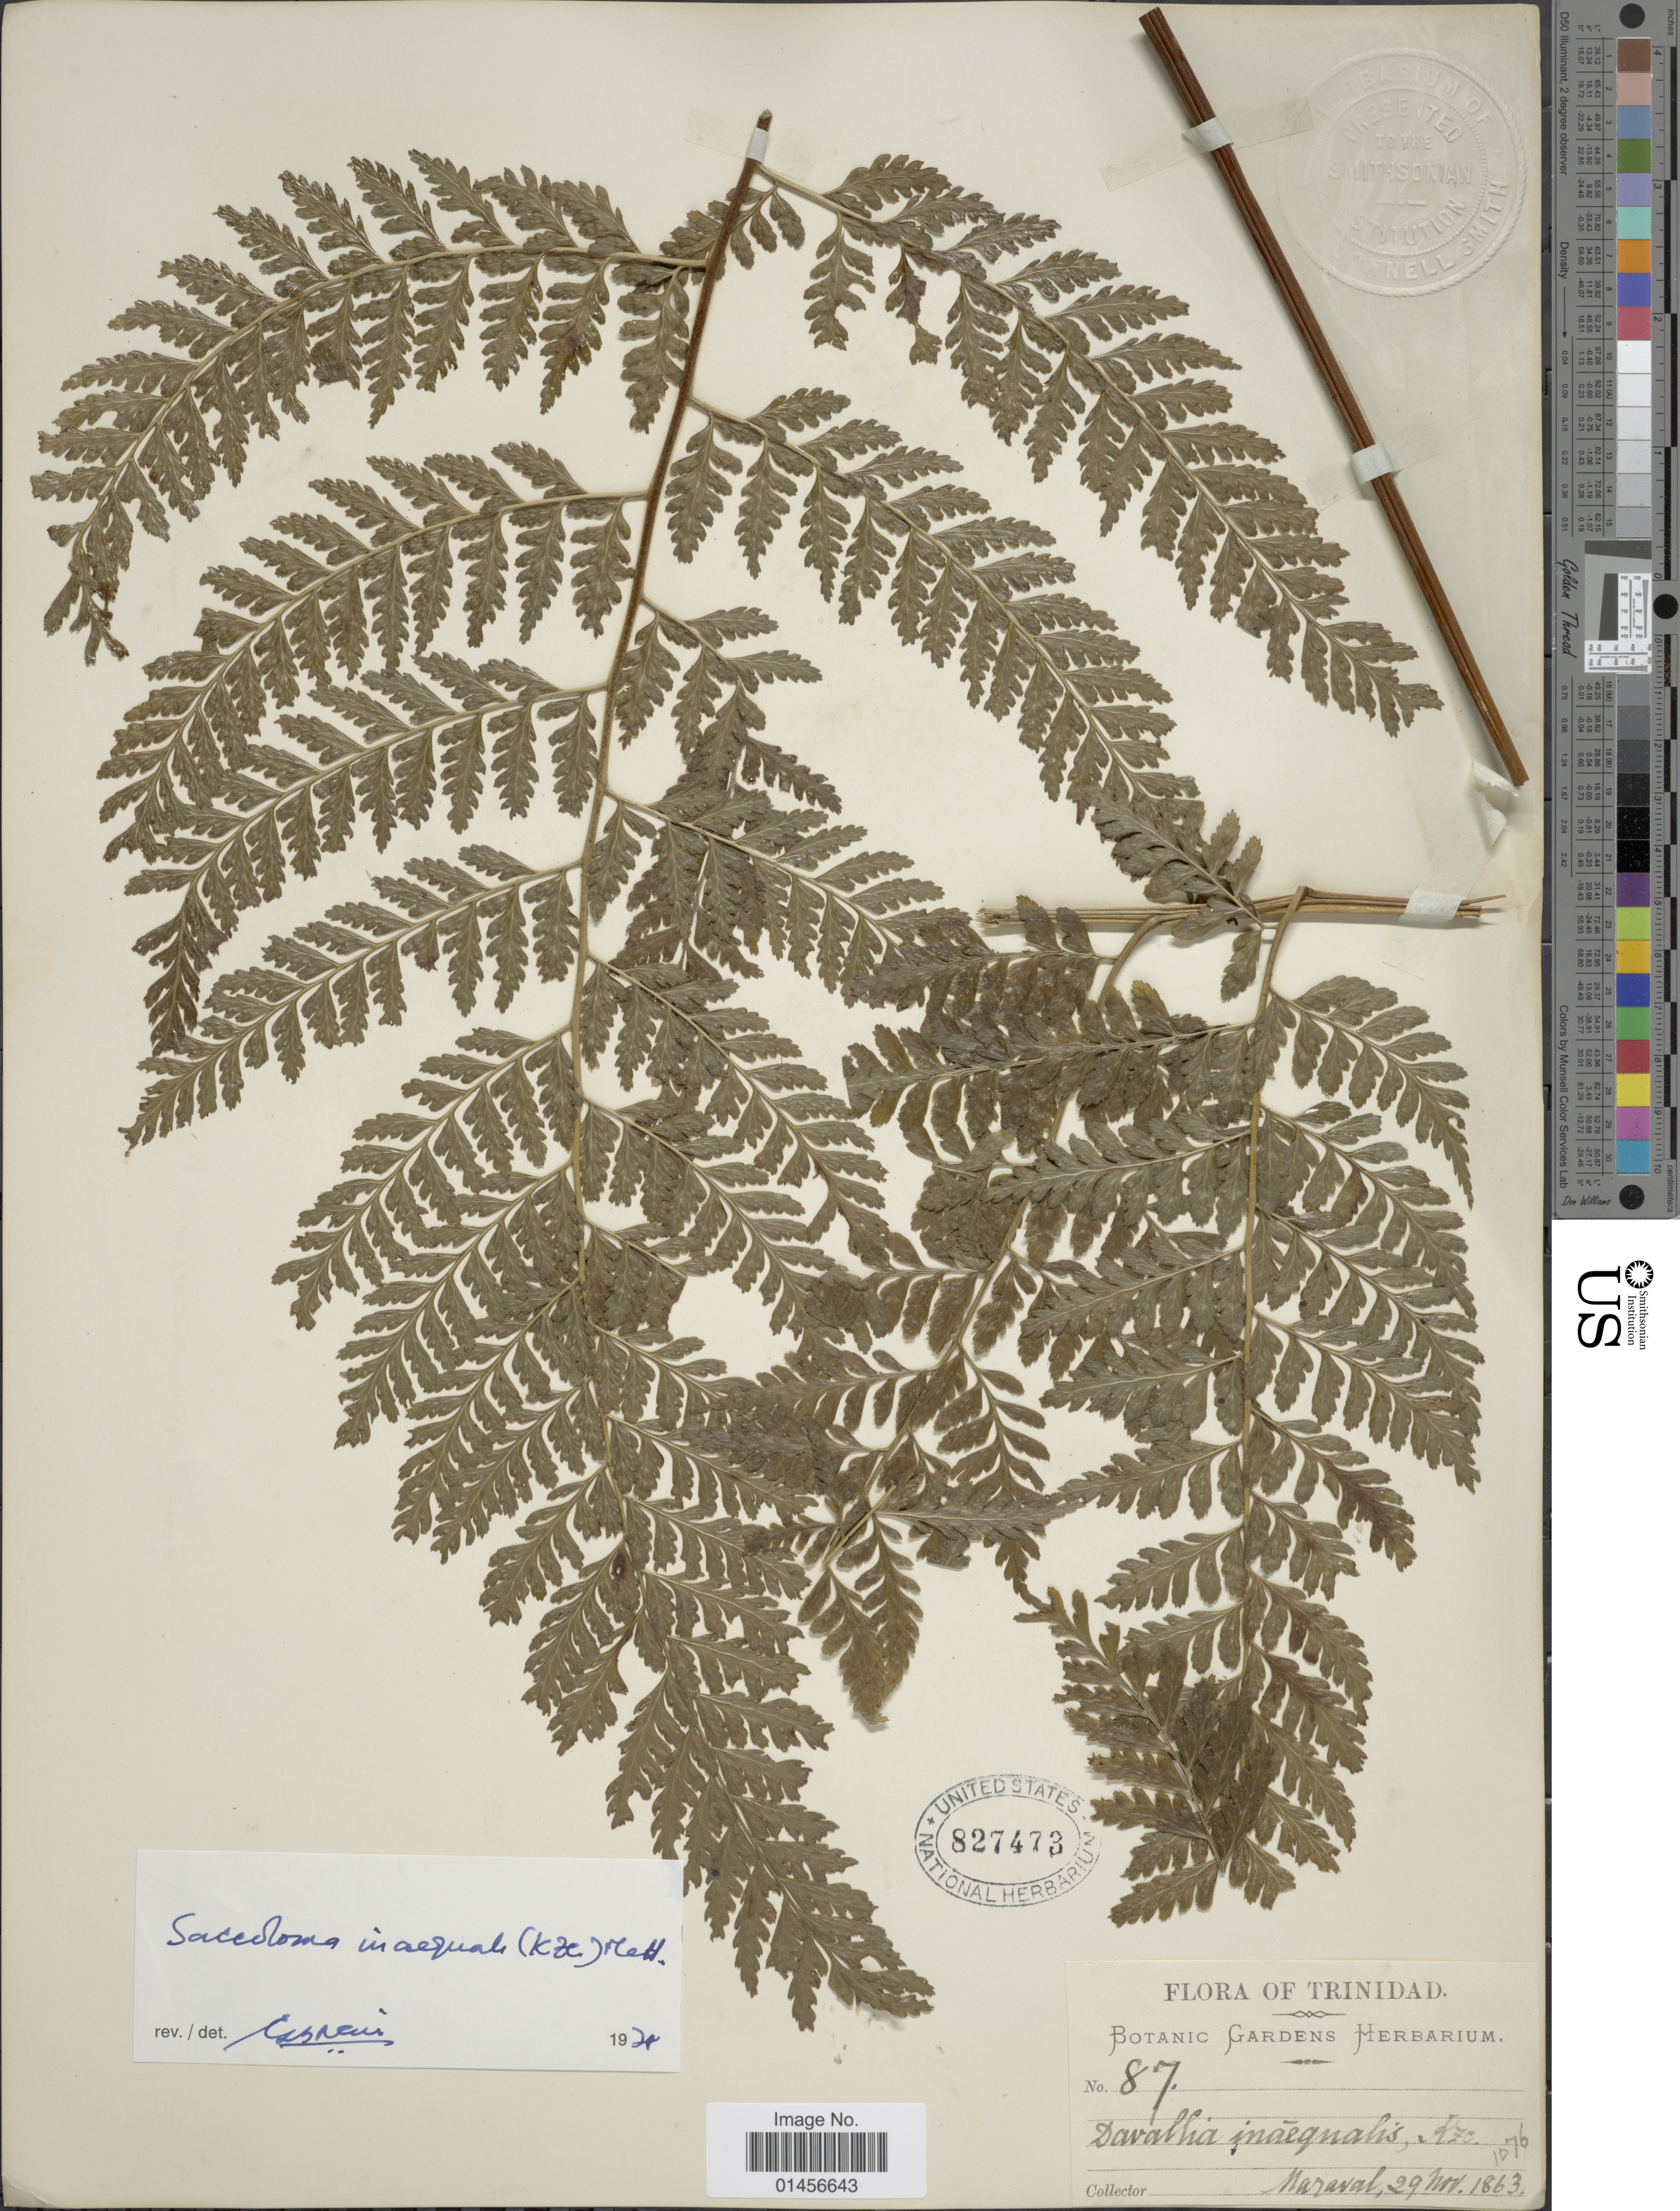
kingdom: Plantae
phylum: Tracheophyta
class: Polypodiopsida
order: Polypodiales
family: Saccolomataceae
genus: Saccoloma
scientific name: Saccoloma inaequale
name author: (Kunze) Mett.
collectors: Maraval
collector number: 87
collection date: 1863-11-29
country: Trinidad and Tobago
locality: Trinidad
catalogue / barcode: US 827473